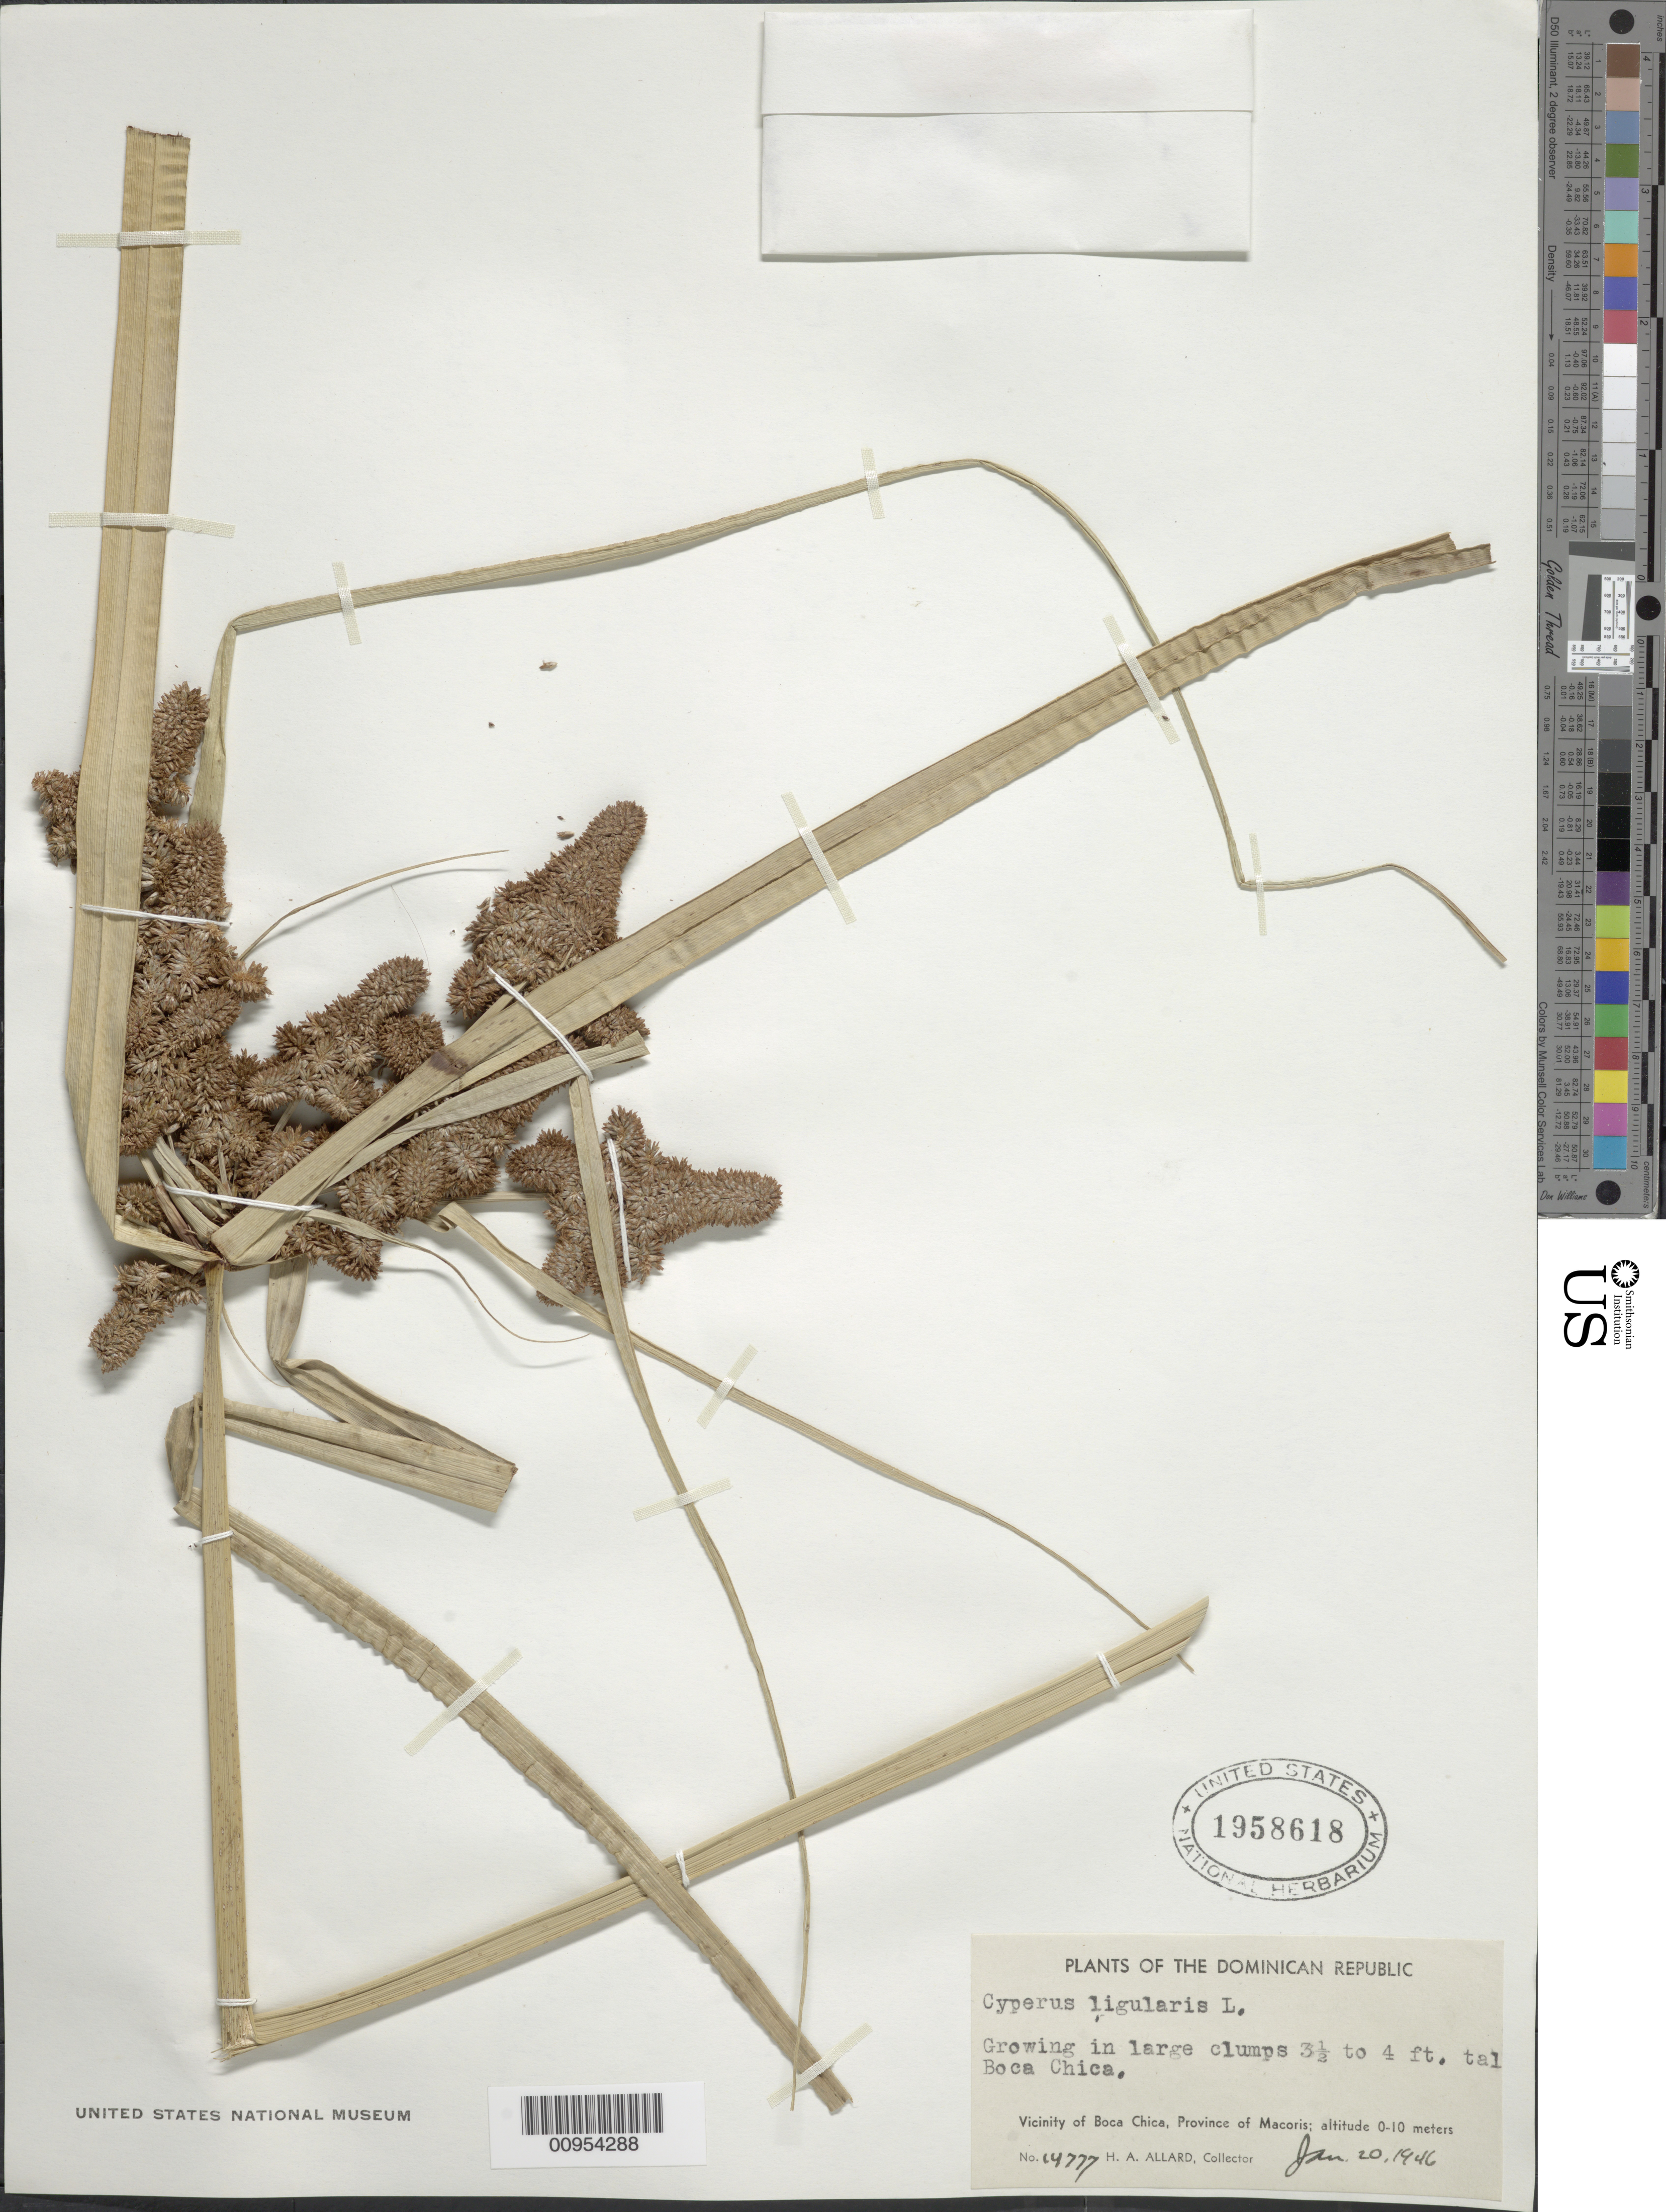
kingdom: Plantae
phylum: Tracheophyta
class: Liliopsida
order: Poales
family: Cyperaceae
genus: Cyperus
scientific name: Cyperus ligularis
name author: L.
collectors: H. A. Allard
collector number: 14777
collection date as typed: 20 Jan 1946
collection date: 1946-01-20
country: Dominican Republic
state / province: Macoris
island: Hispaniola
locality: Vicinity of Boca Chica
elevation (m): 0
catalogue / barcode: US 1958618